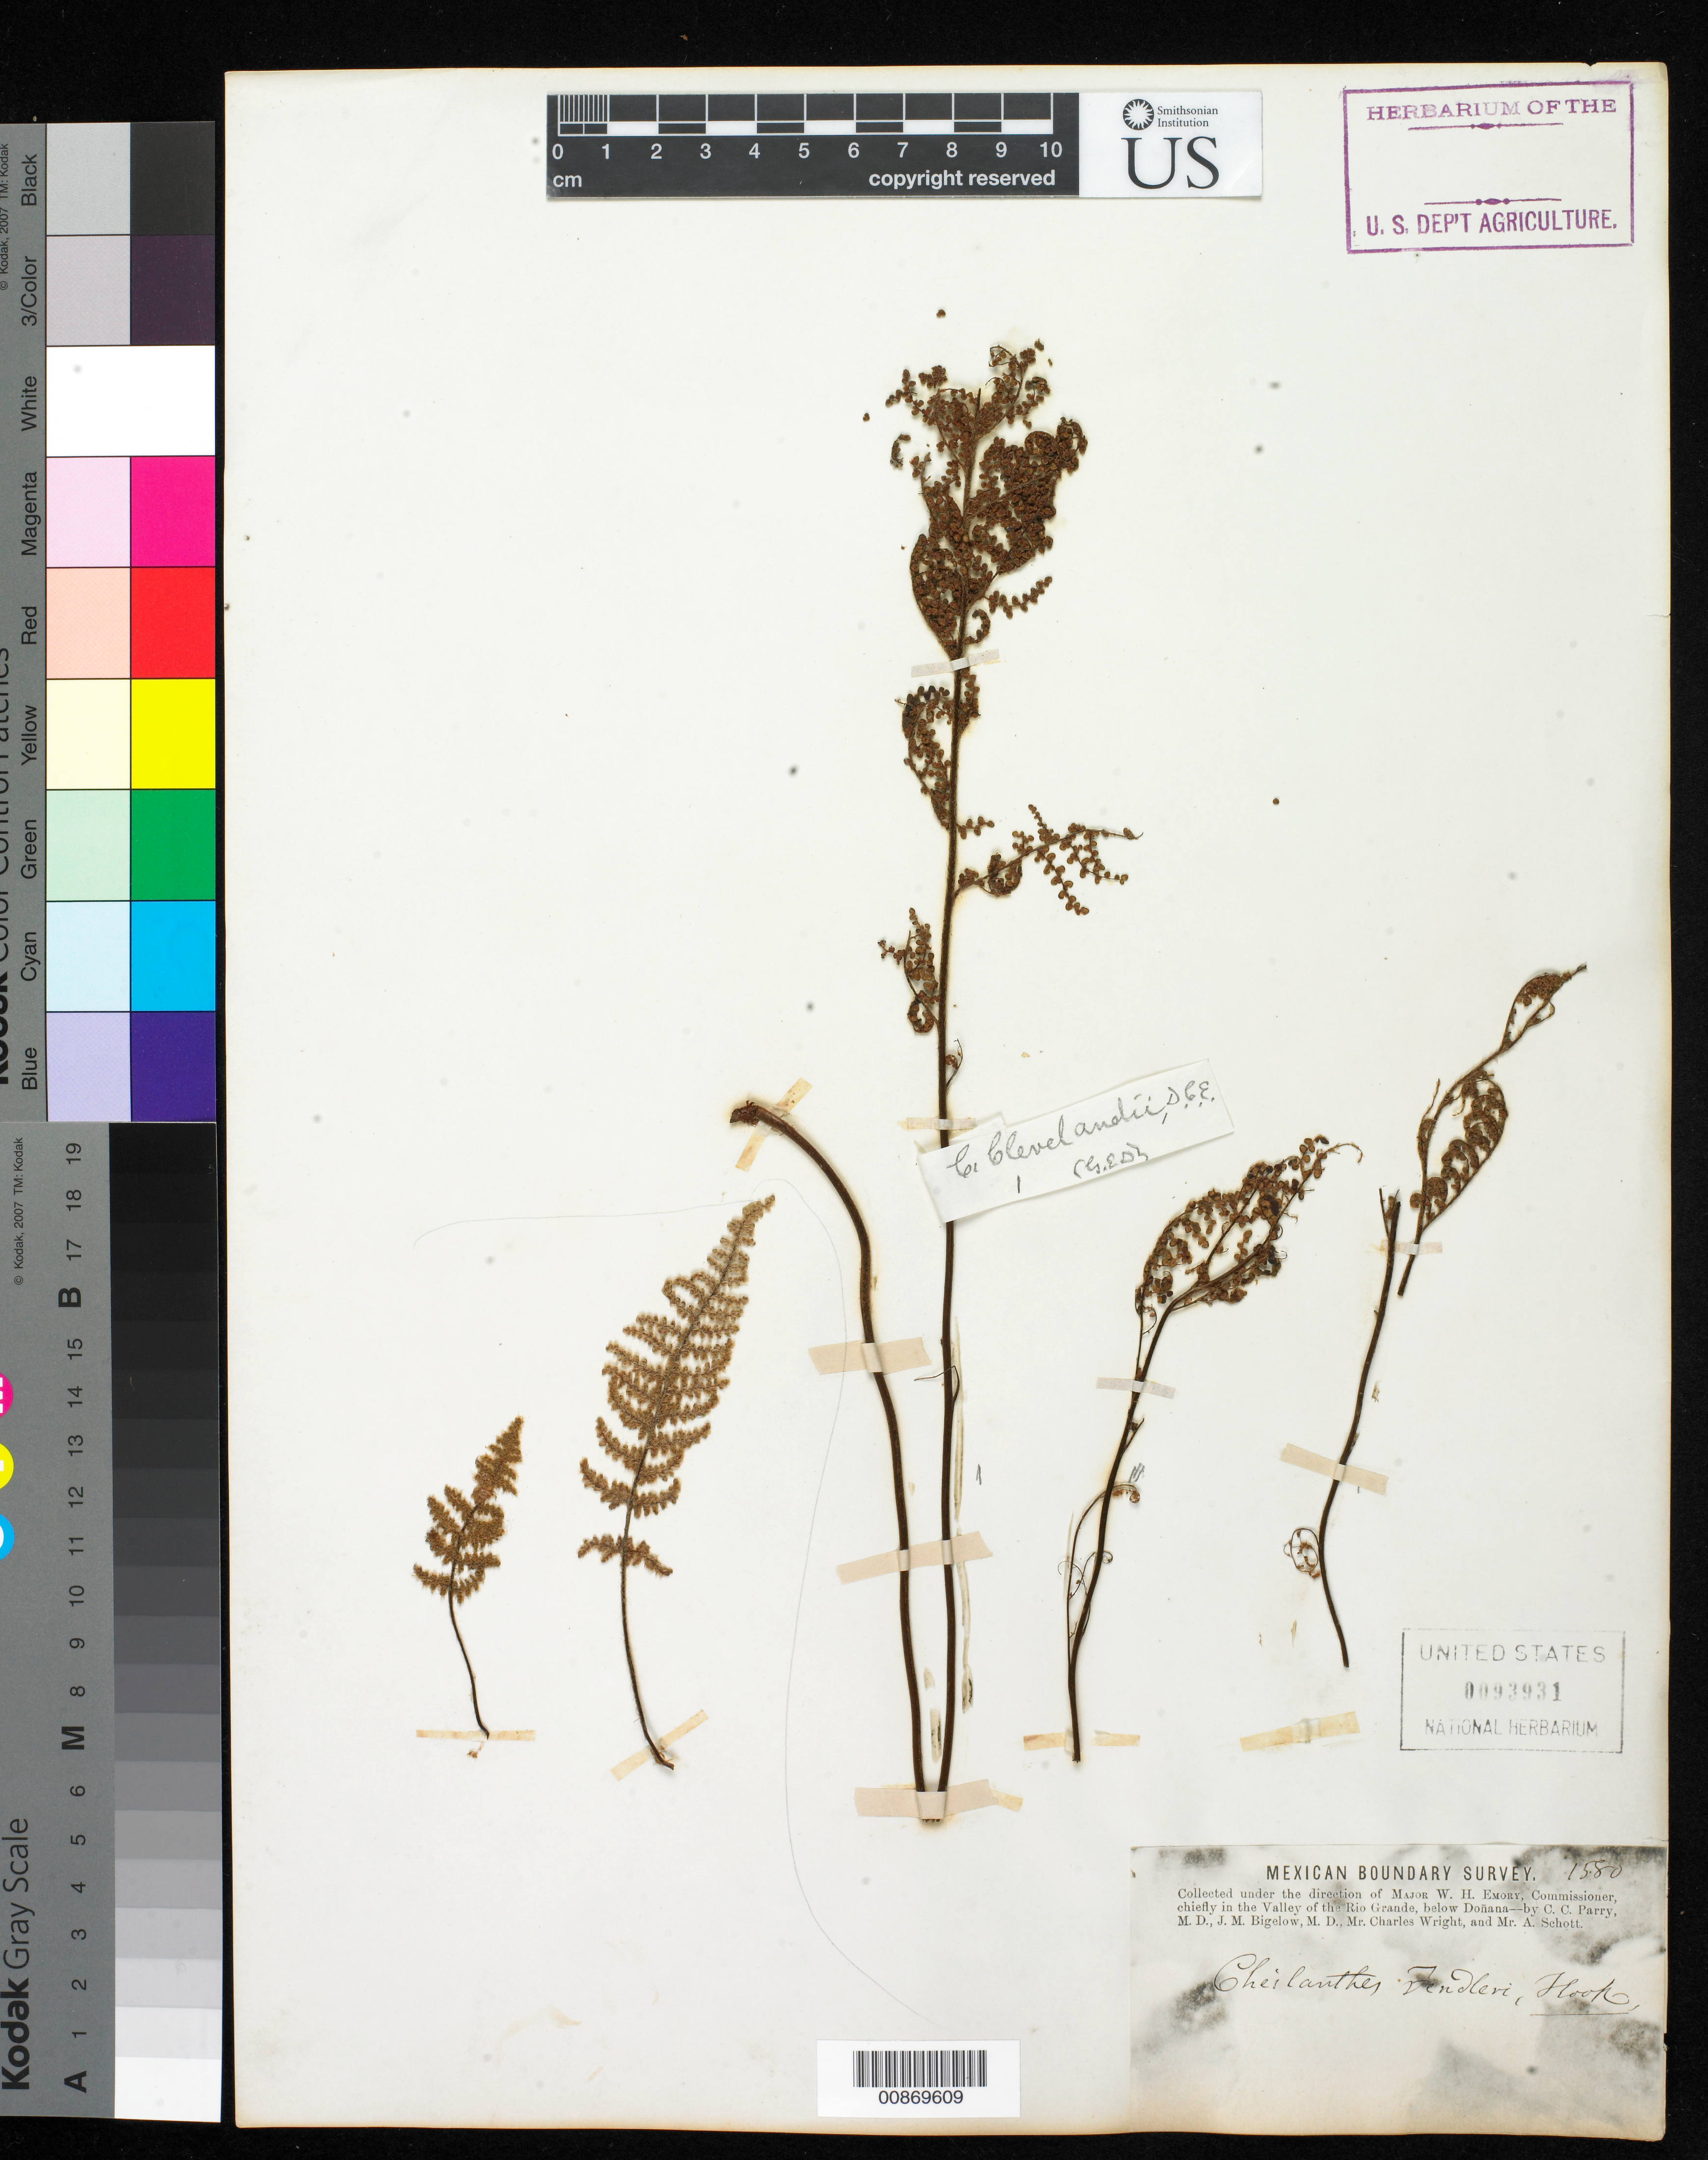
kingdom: Plantae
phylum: Tracheophyta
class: Polypodiopsida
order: Polypodiales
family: Pteridaceae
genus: Myriopteris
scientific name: Myriopteris fendleri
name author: (Hook.) E. Fourn.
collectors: C. C. Parry, J. M. Bigelow, C. Wright & A. C. V. Schott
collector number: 1580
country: United States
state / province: New Mexico / Texas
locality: Valley of the Rio Grande, below Doñana.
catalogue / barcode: US 93931